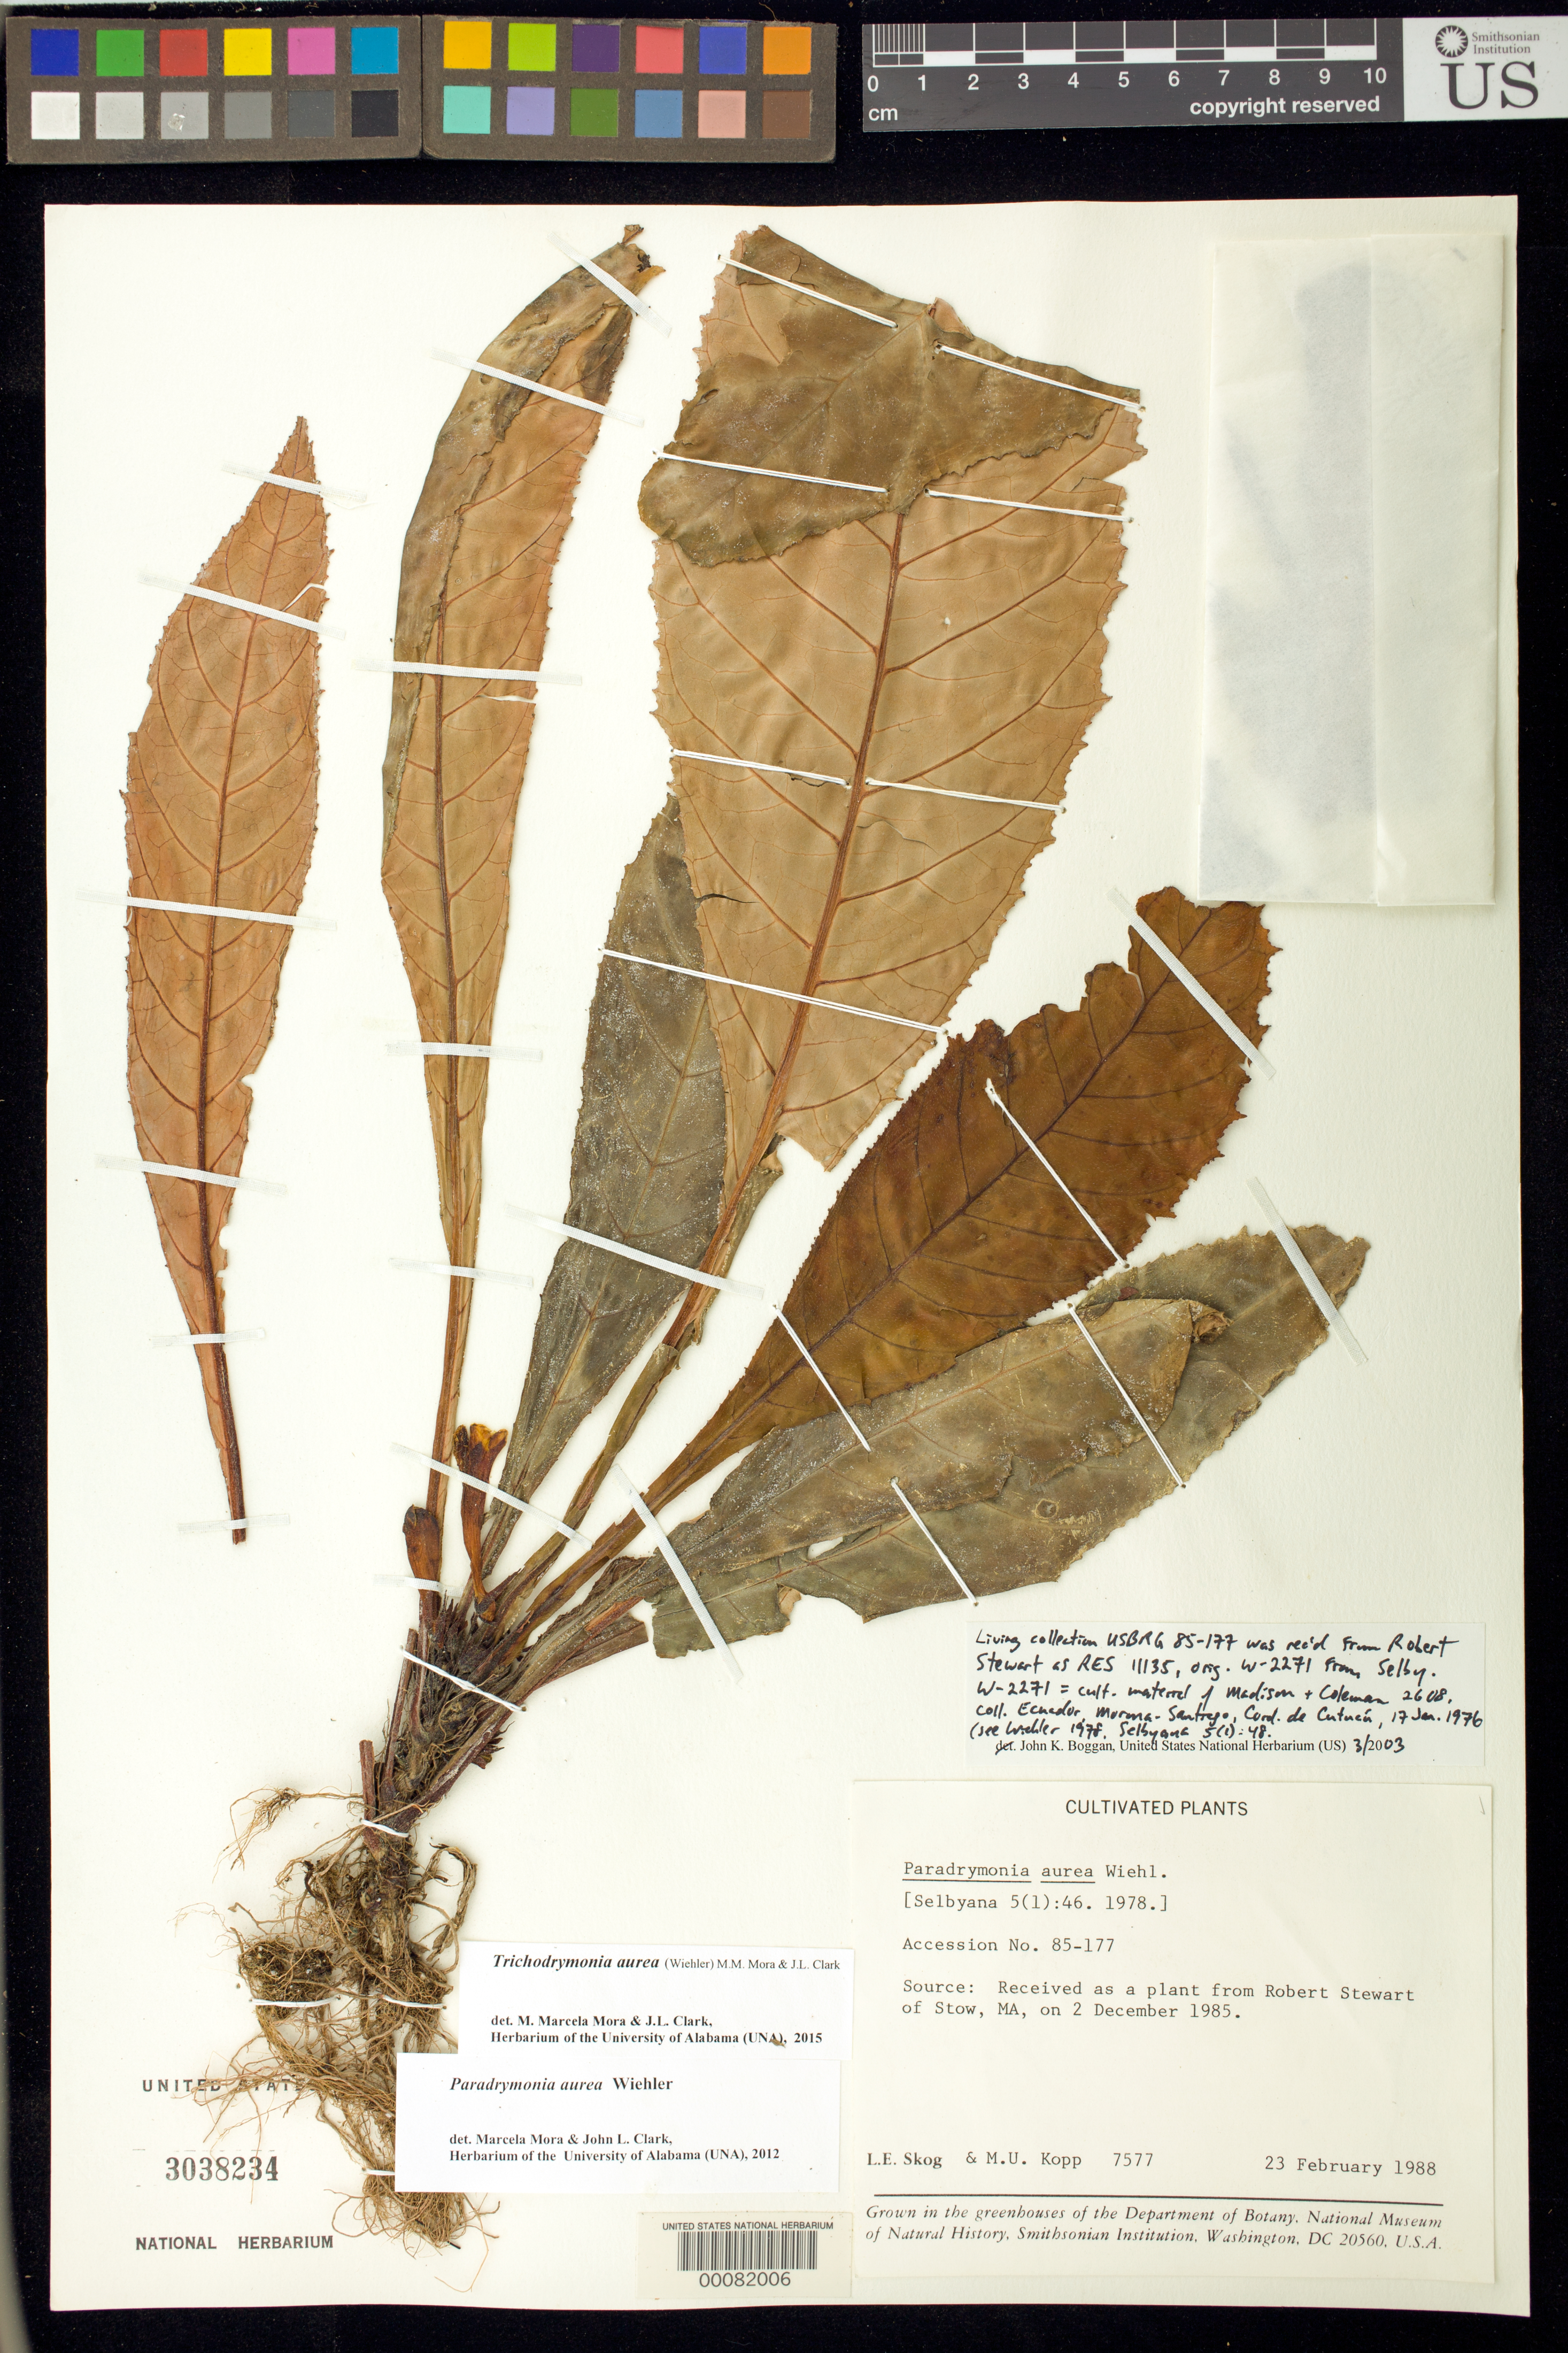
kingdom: Plantae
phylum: Tracheophyta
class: Magnoliopsida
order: Lamiales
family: Gesneriaceae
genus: Trichodrymonia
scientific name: Trichodrymonia aurea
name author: (Wiehler) M.M. Mora & J.L. Clark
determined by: Mora, M. M.; Clark, J. L.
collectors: L. E. Skog & M. U. Kopp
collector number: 7577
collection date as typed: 23 Feb 1988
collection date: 1988-02-23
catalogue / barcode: US 3038234